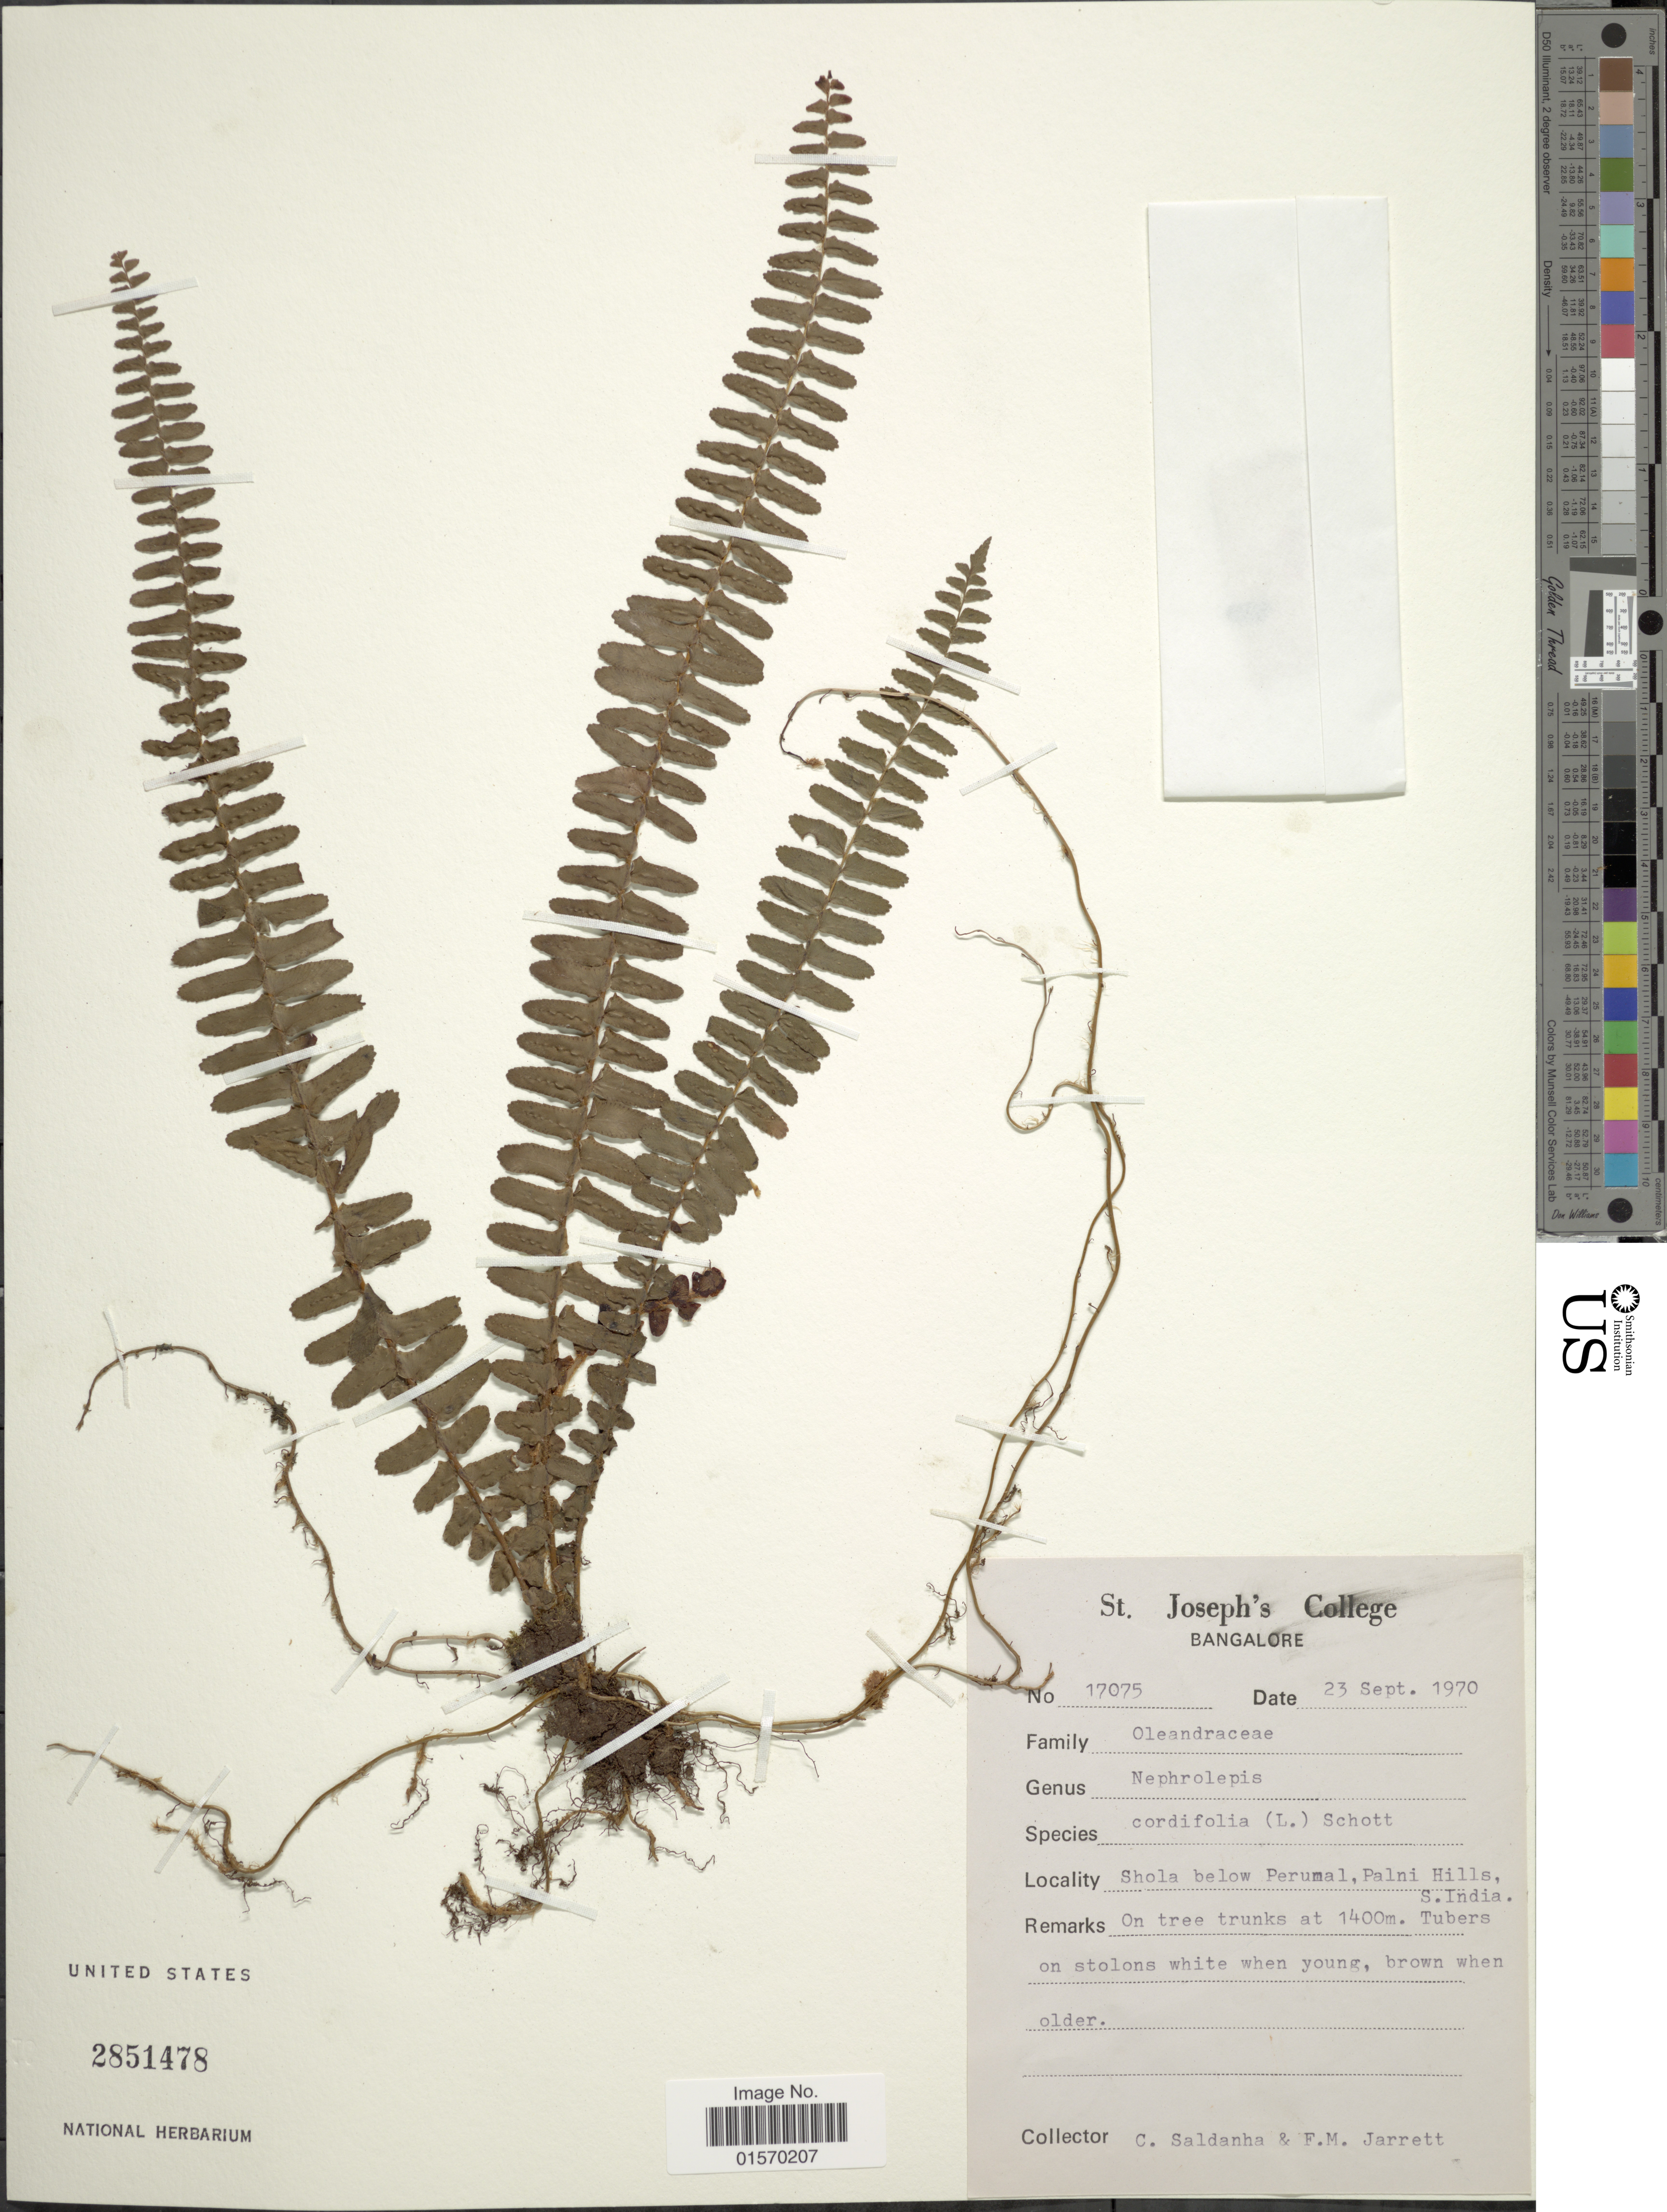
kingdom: Plantae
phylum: Tracheophyta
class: Polypodiopsida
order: Polypodiales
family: Nephrolepidaceae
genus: Nephrolepis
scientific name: Nephrolepis cordifolia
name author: (L.) C. Presl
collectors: C. Saldanha & F. M. Jarrett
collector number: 17075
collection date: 1970-09-23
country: India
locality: Shola below Perumal, Palni Hills, S. India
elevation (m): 1400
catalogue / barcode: US 2851478